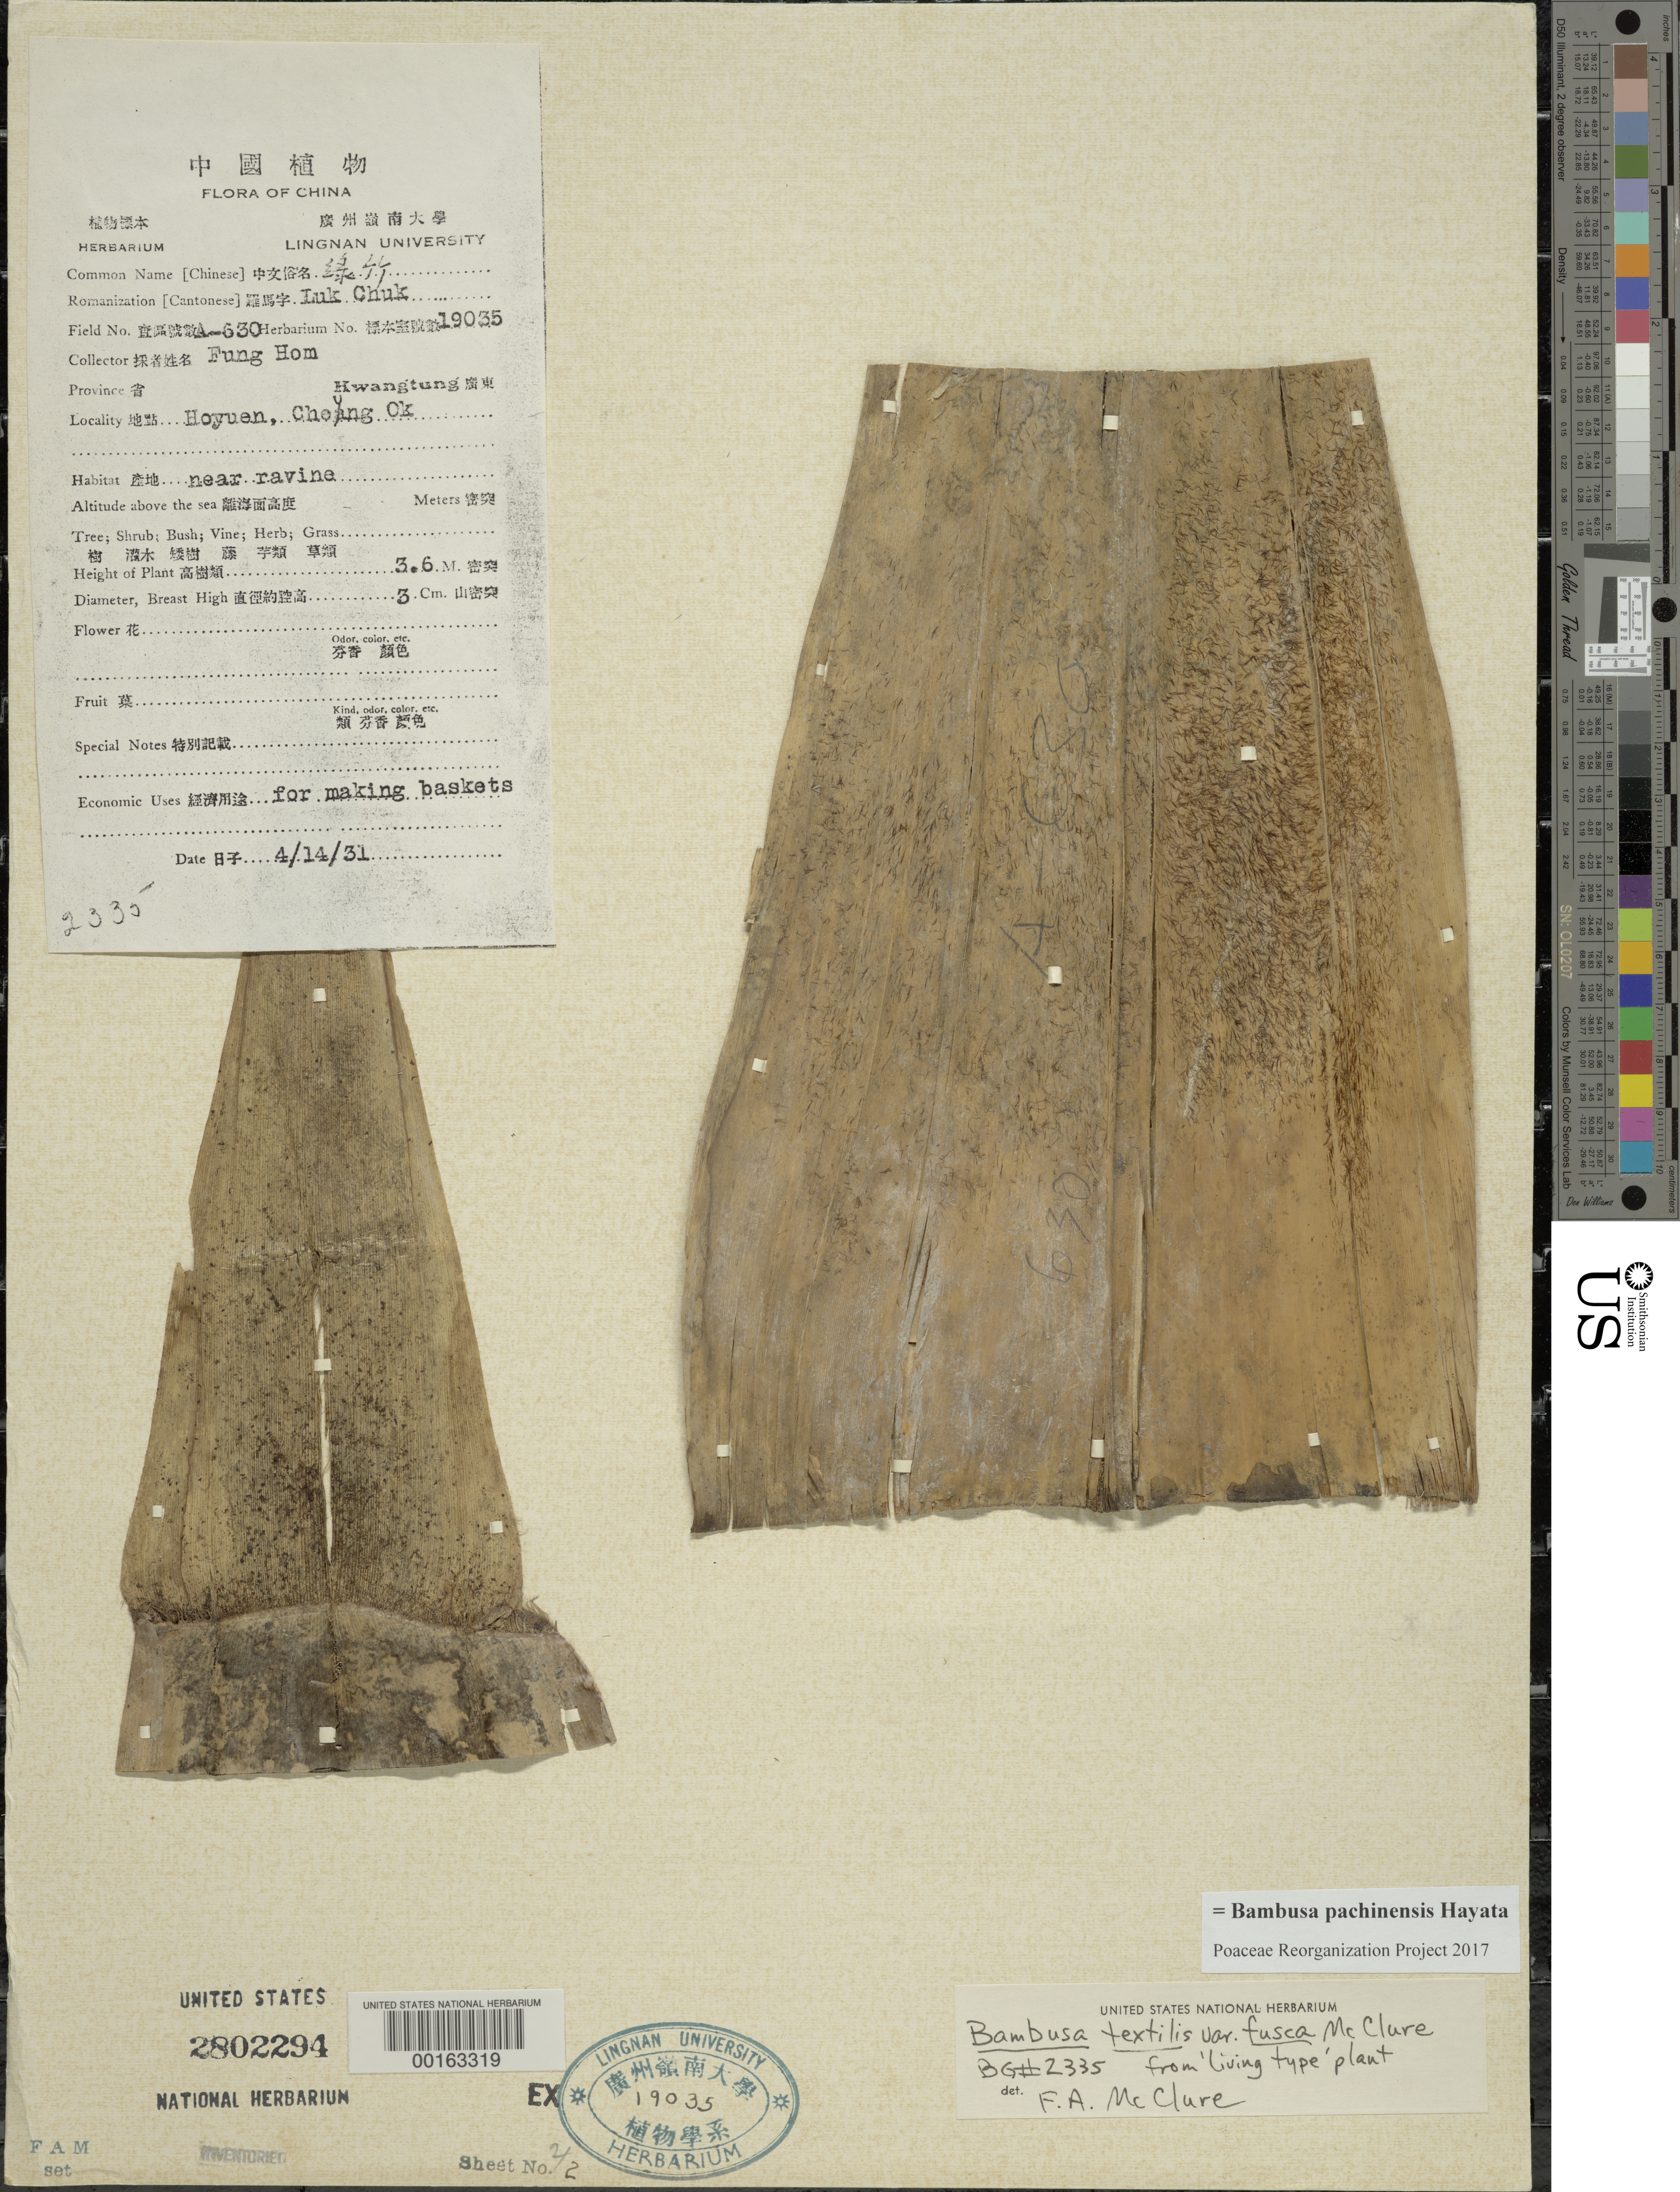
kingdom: Plantae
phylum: Tracheophyta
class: Liliopsida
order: Poales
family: Poaceae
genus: Bambusa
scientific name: Bambusa pachinensis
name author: Hayata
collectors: H. L. Fung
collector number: A-630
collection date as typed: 14 Apr 1931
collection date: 1931-04-14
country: China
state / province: Guangdong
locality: Hoyuen, cheung ok, ling. univ. bg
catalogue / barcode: US 2802294